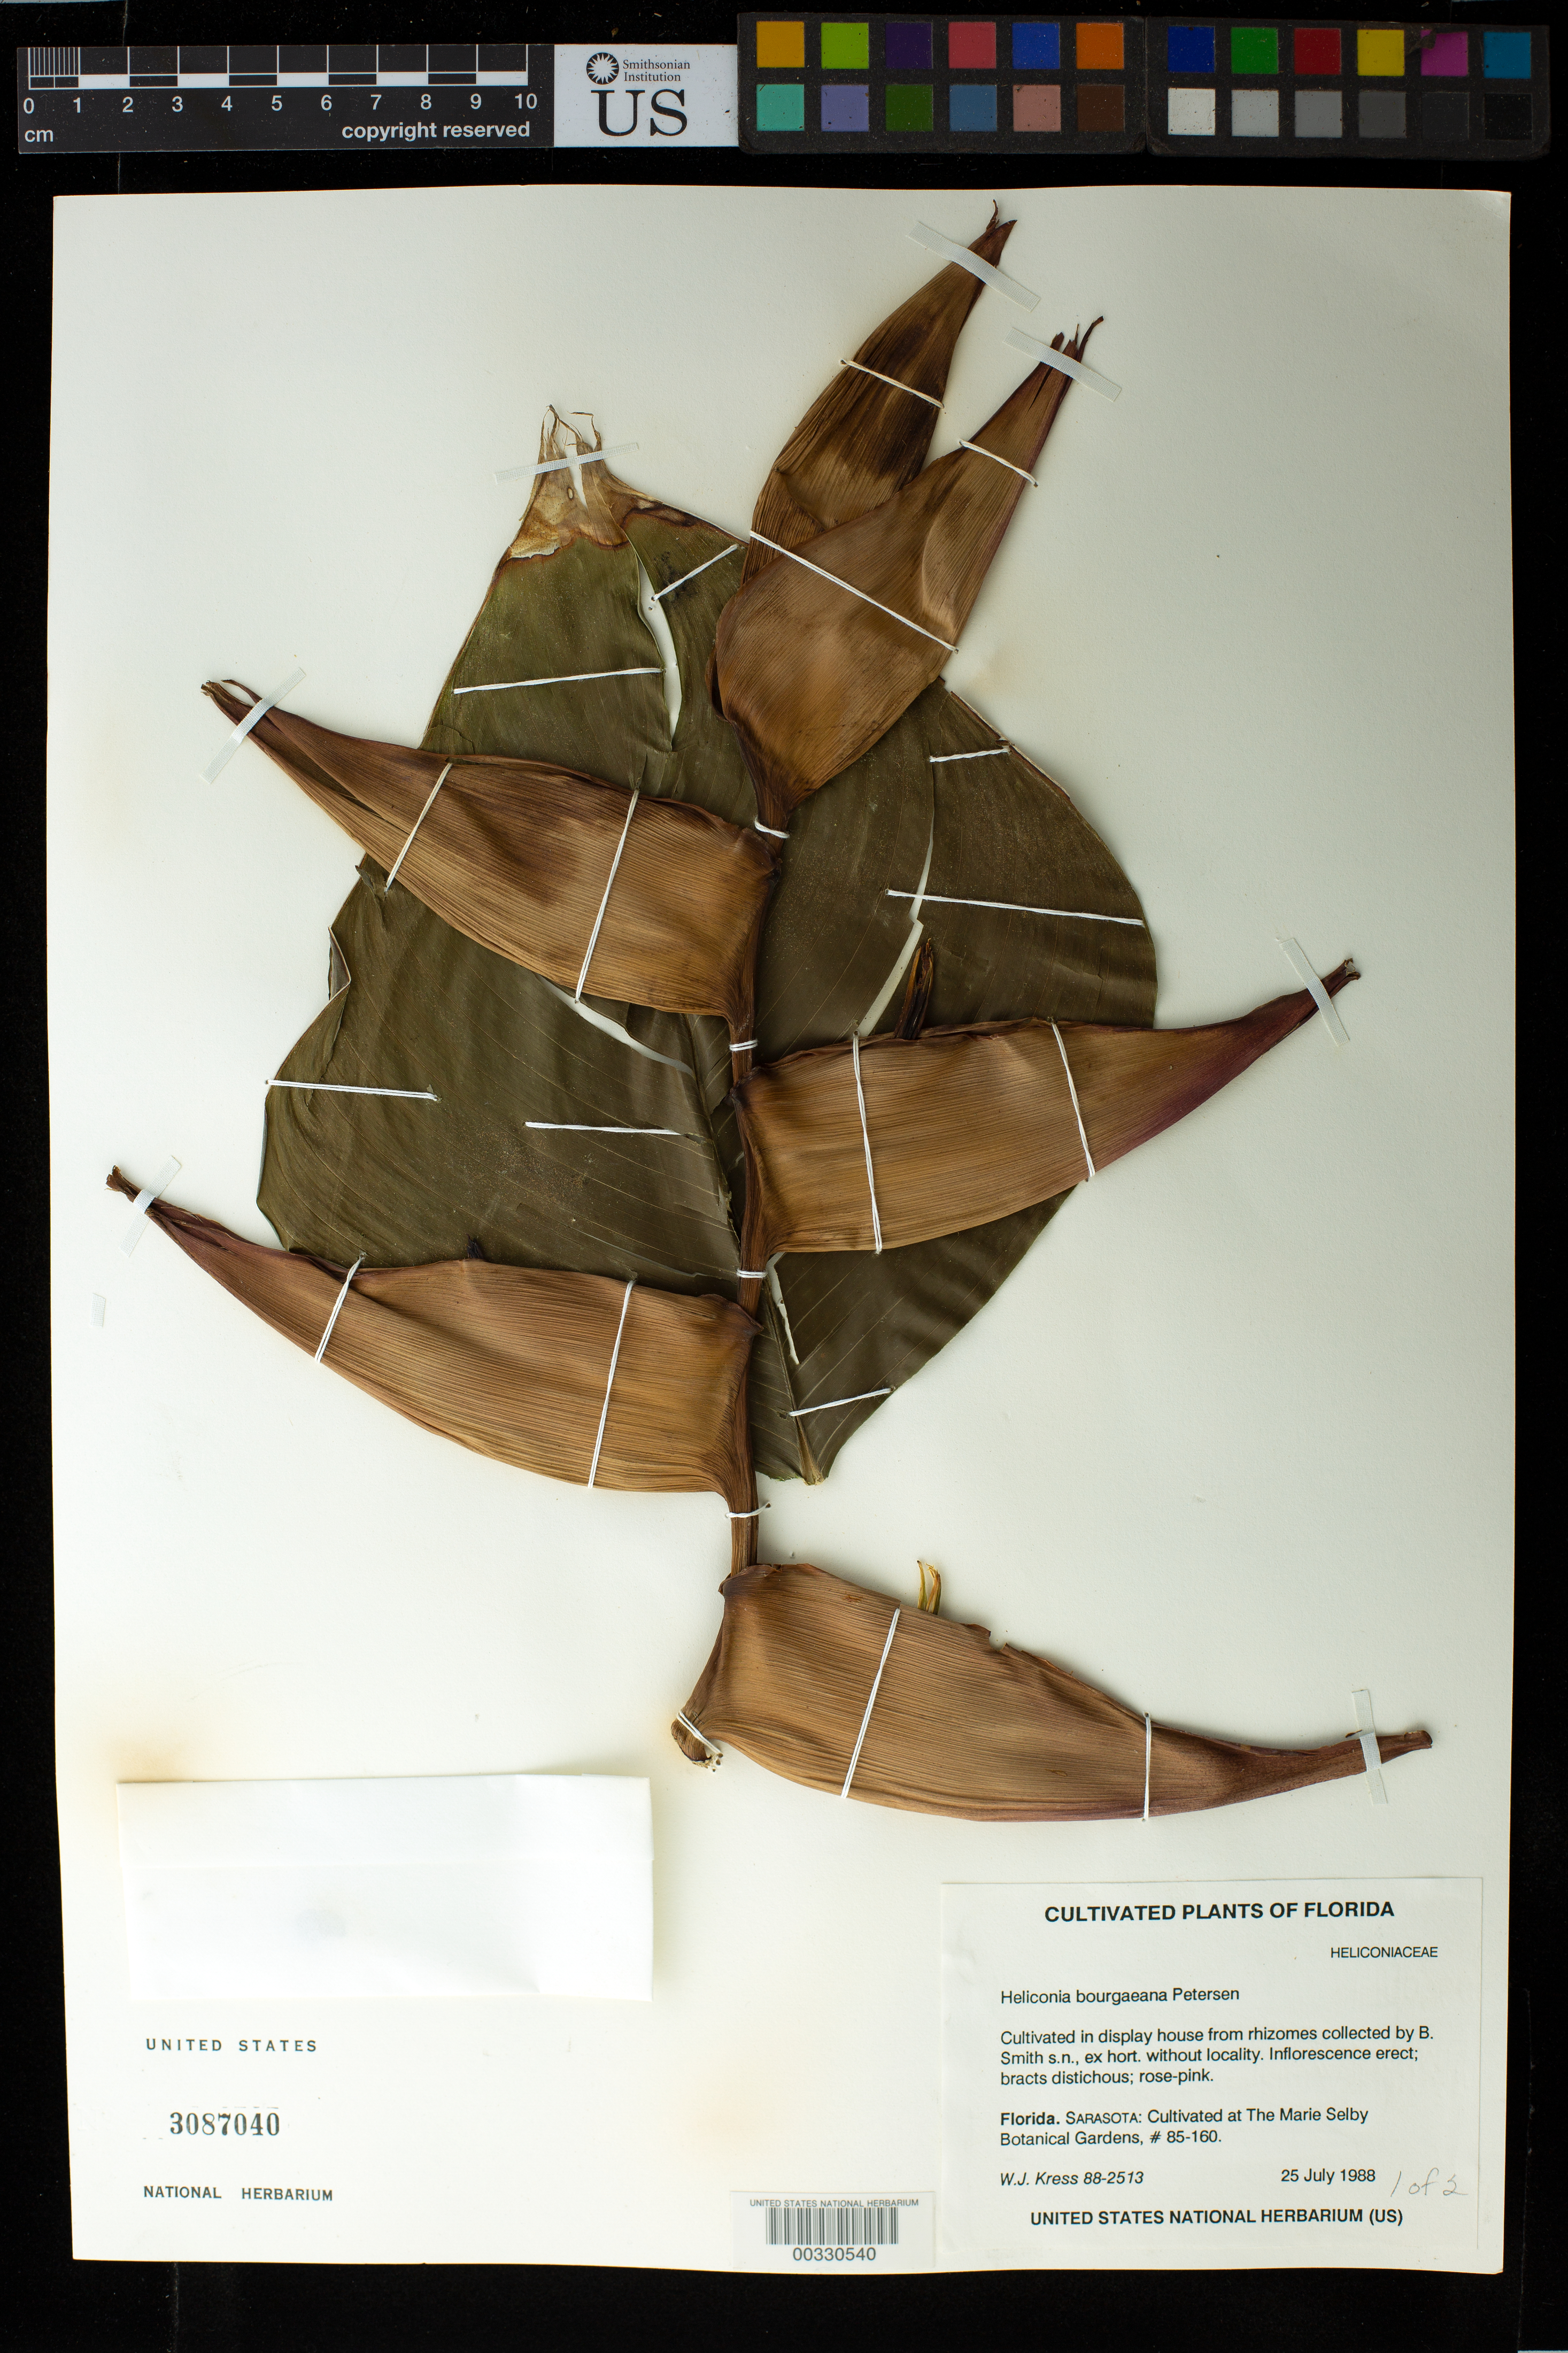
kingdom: Plantae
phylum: Tracheophyta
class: Liliopsida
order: Zingiberales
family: Heliconiaceae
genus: Heliconia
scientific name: Heliconia bourgaeana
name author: Petersen in Mart.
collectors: W. J. Kress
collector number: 88-2513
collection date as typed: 25 Jul 1988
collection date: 1988-07-25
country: United States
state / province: Florida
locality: Southern Florida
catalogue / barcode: US 3087040